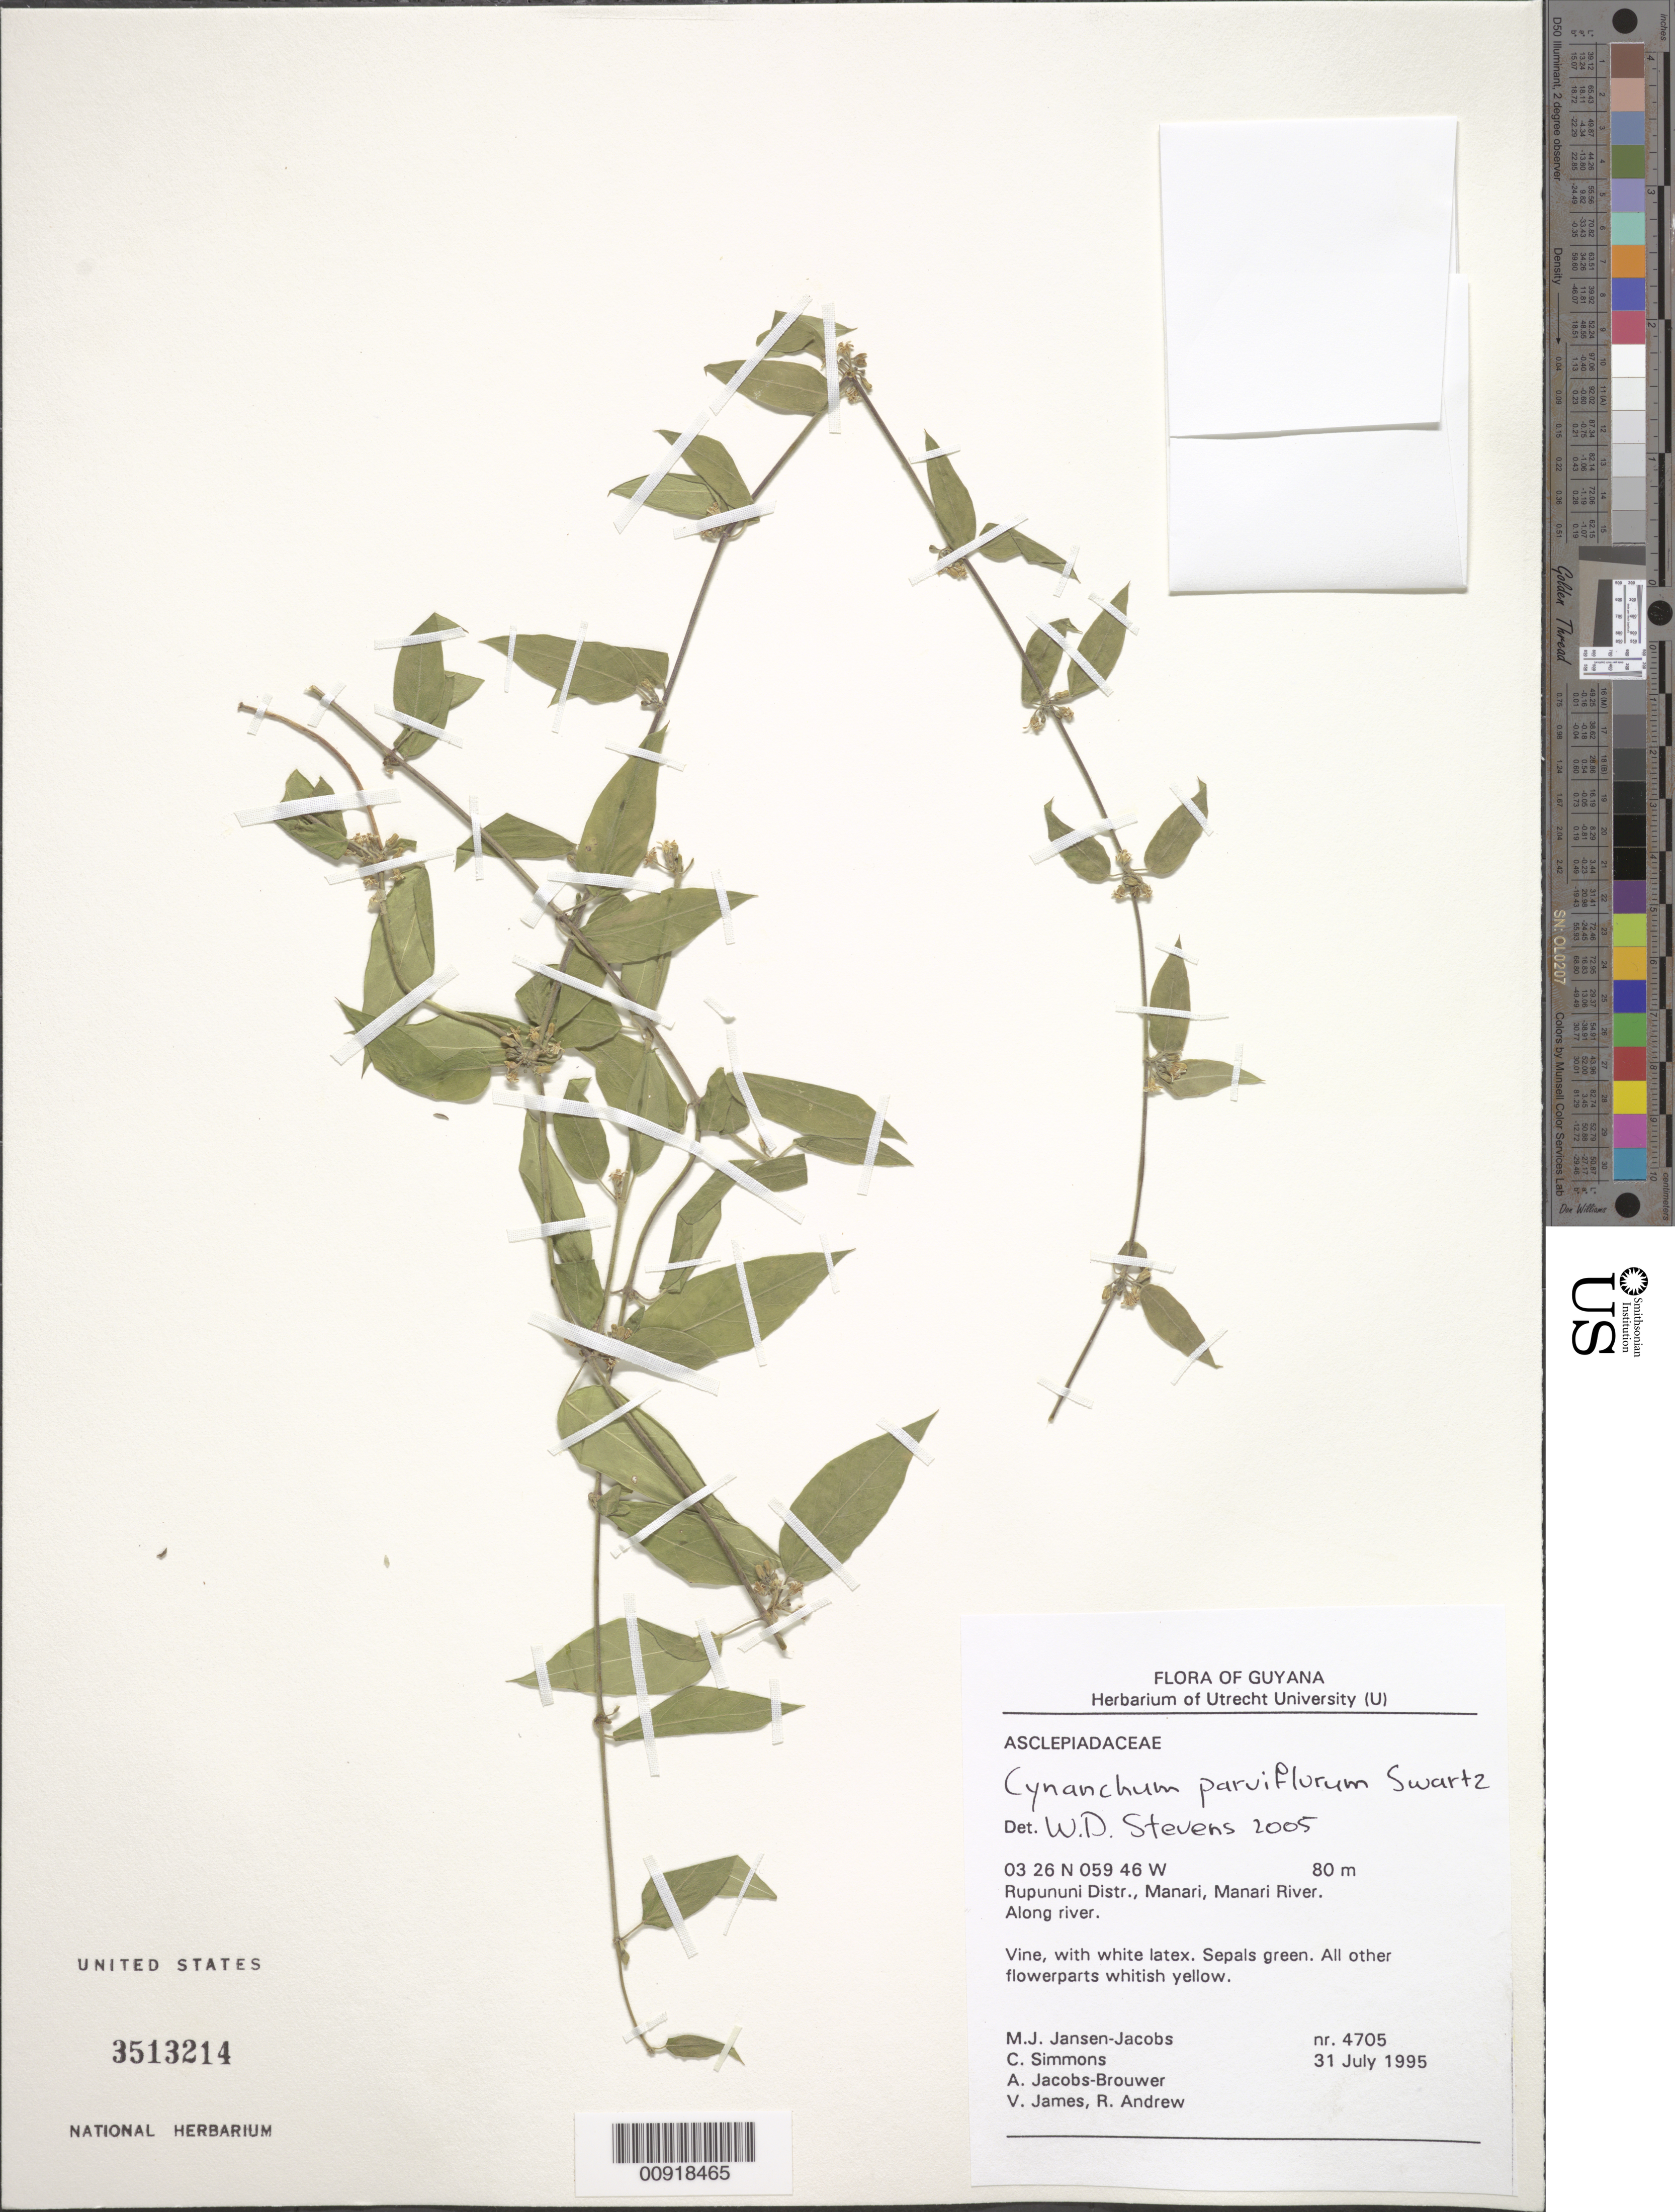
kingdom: Plantae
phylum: Tracheophyta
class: Magnoliopsida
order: Gentianales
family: Apocynaceae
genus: Metastelma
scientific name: Metastelma parviflorum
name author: (Sw.) Schult.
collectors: M. J. Jansen-Jacobs, C. Simons, A. Jacobs-Brouwer, V. James & R. Andrew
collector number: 4705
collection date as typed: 31-Jul-95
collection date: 1995-07-31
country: Guyana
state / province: U. Takutu-U. Essequibo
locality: Manari, Manari River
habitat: Along river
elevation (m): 80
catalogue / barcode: US 3513214